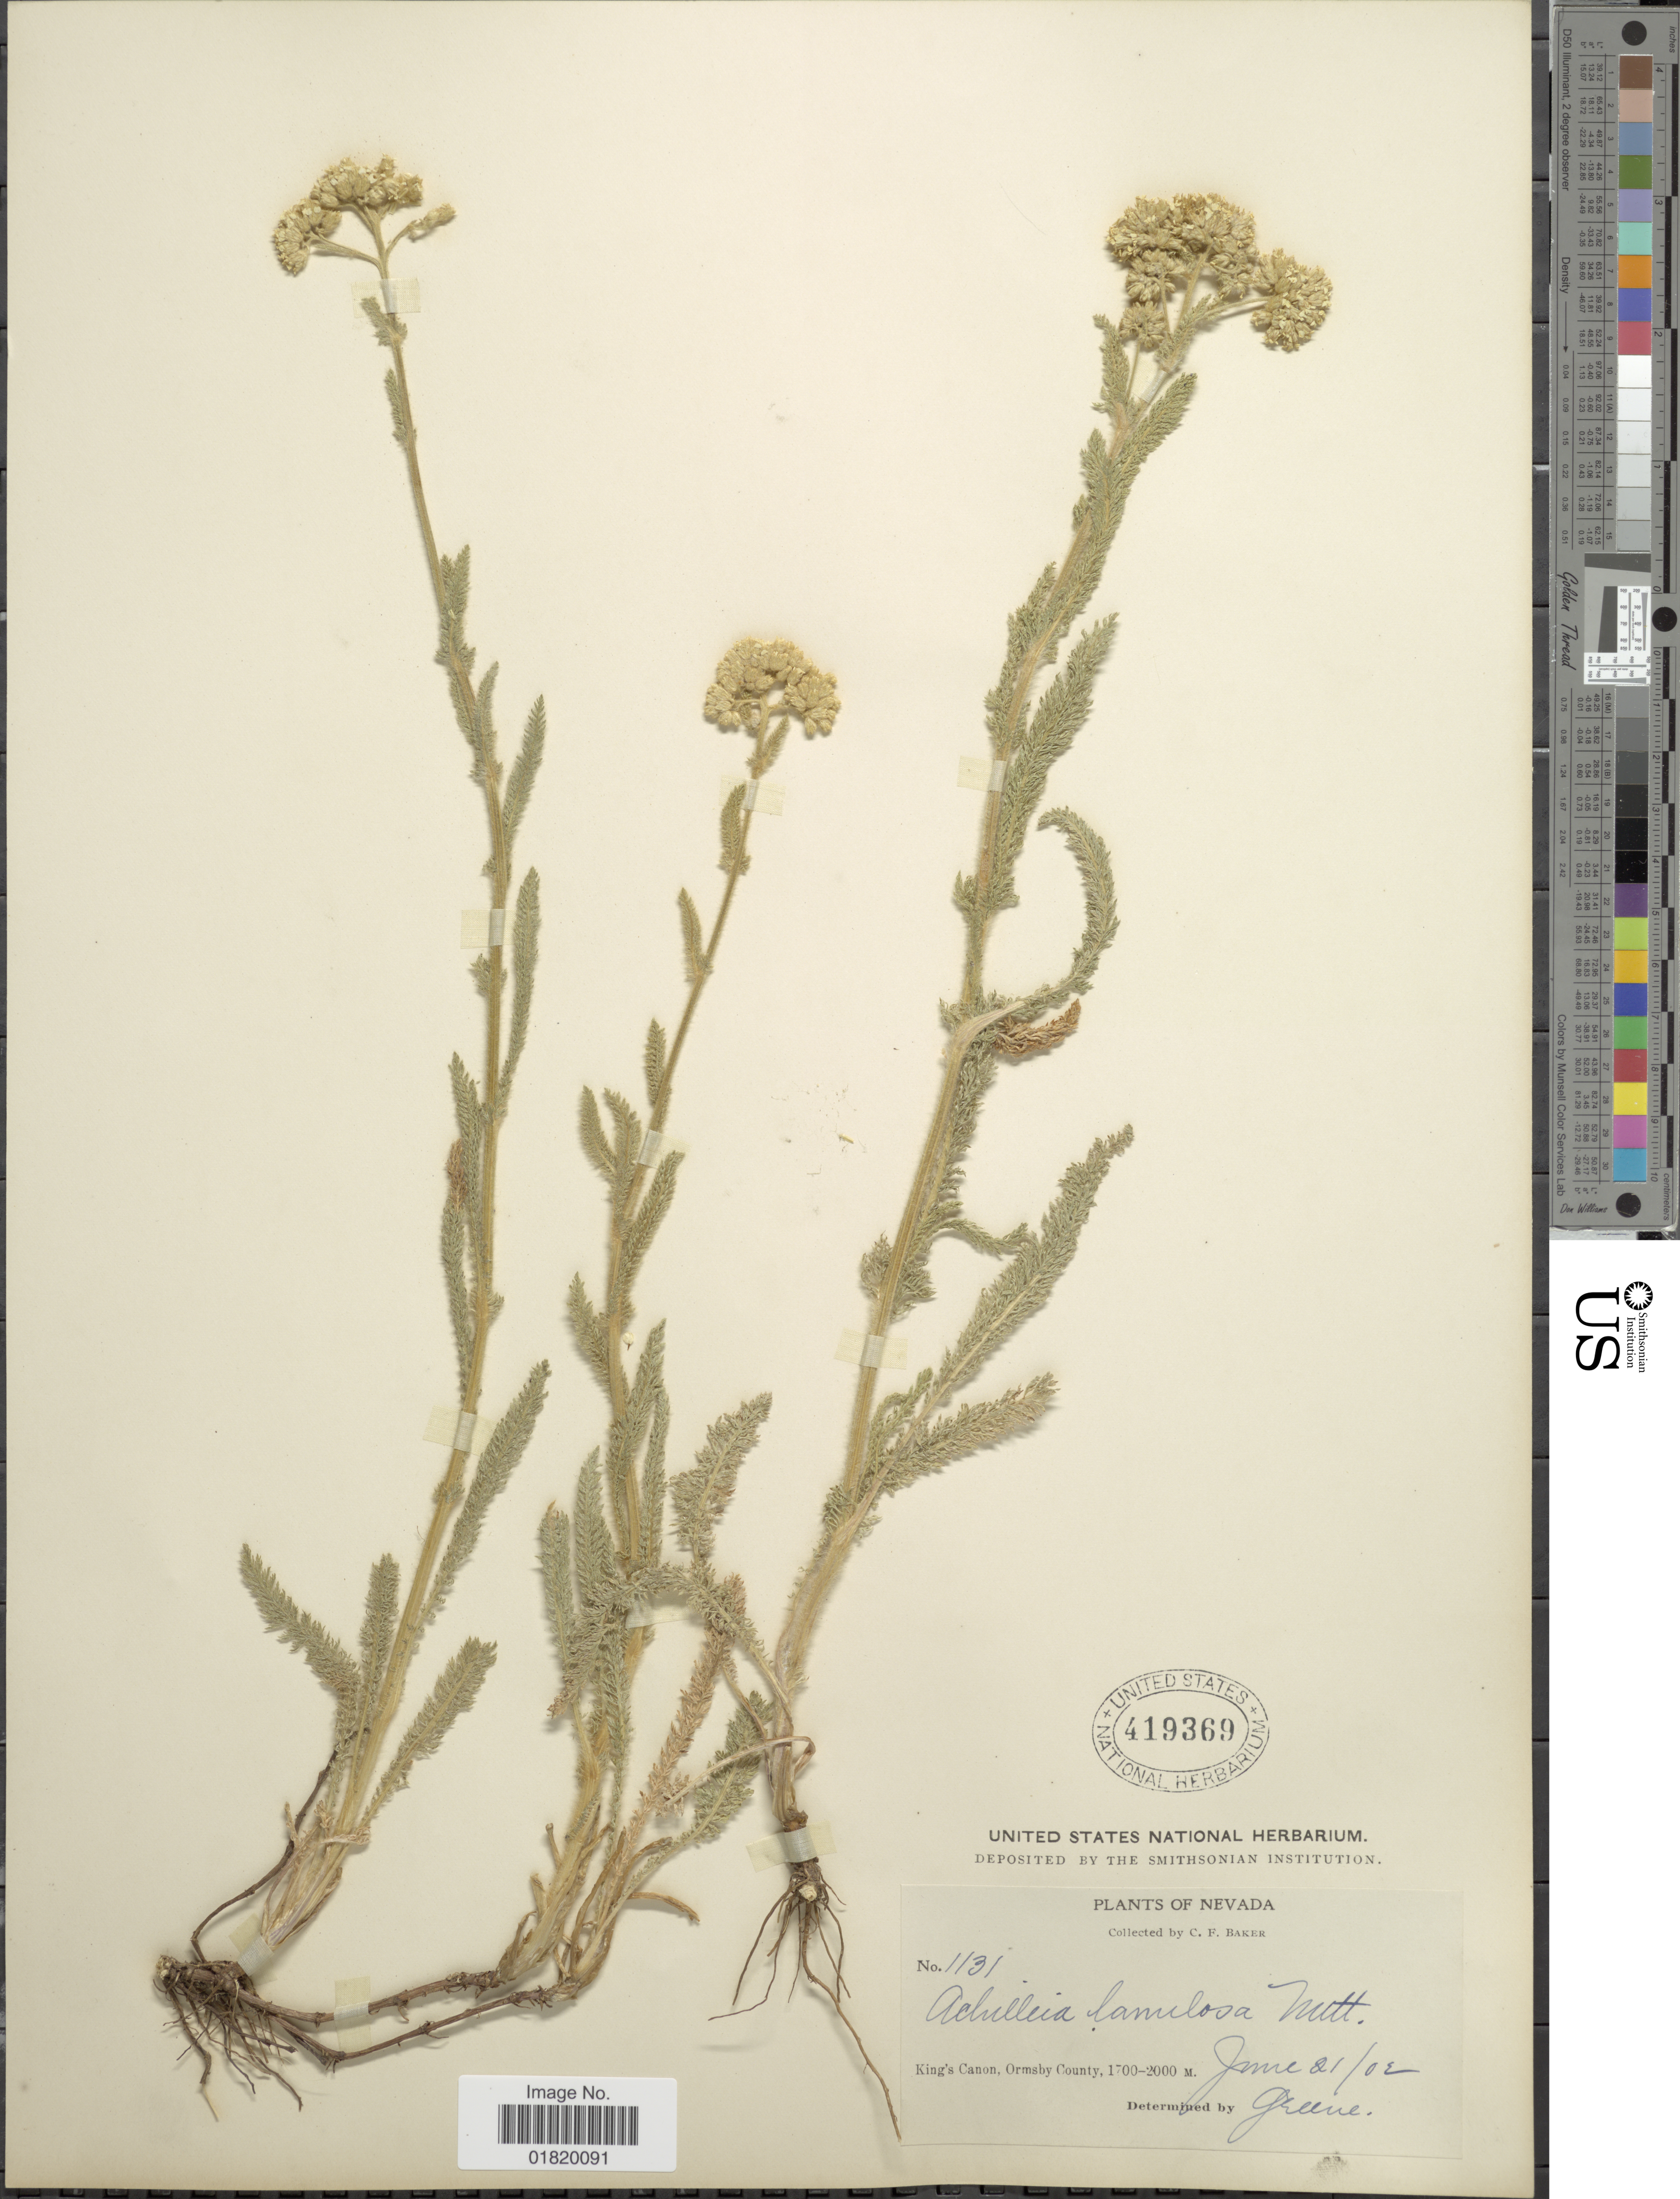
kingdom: Plantae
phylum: Tracheophyta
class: Magnoliopsida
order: Asterales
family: Asteraceae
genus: Achillea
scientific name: Achillea lanulosa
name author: Nutt.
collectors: C. F. Baker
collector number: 1131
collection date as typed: Transcribed d/m/y: 21/6/2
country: United States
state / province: Nevada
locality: King's Canon, Ormsby County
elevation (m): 1700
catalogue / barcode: US 419369